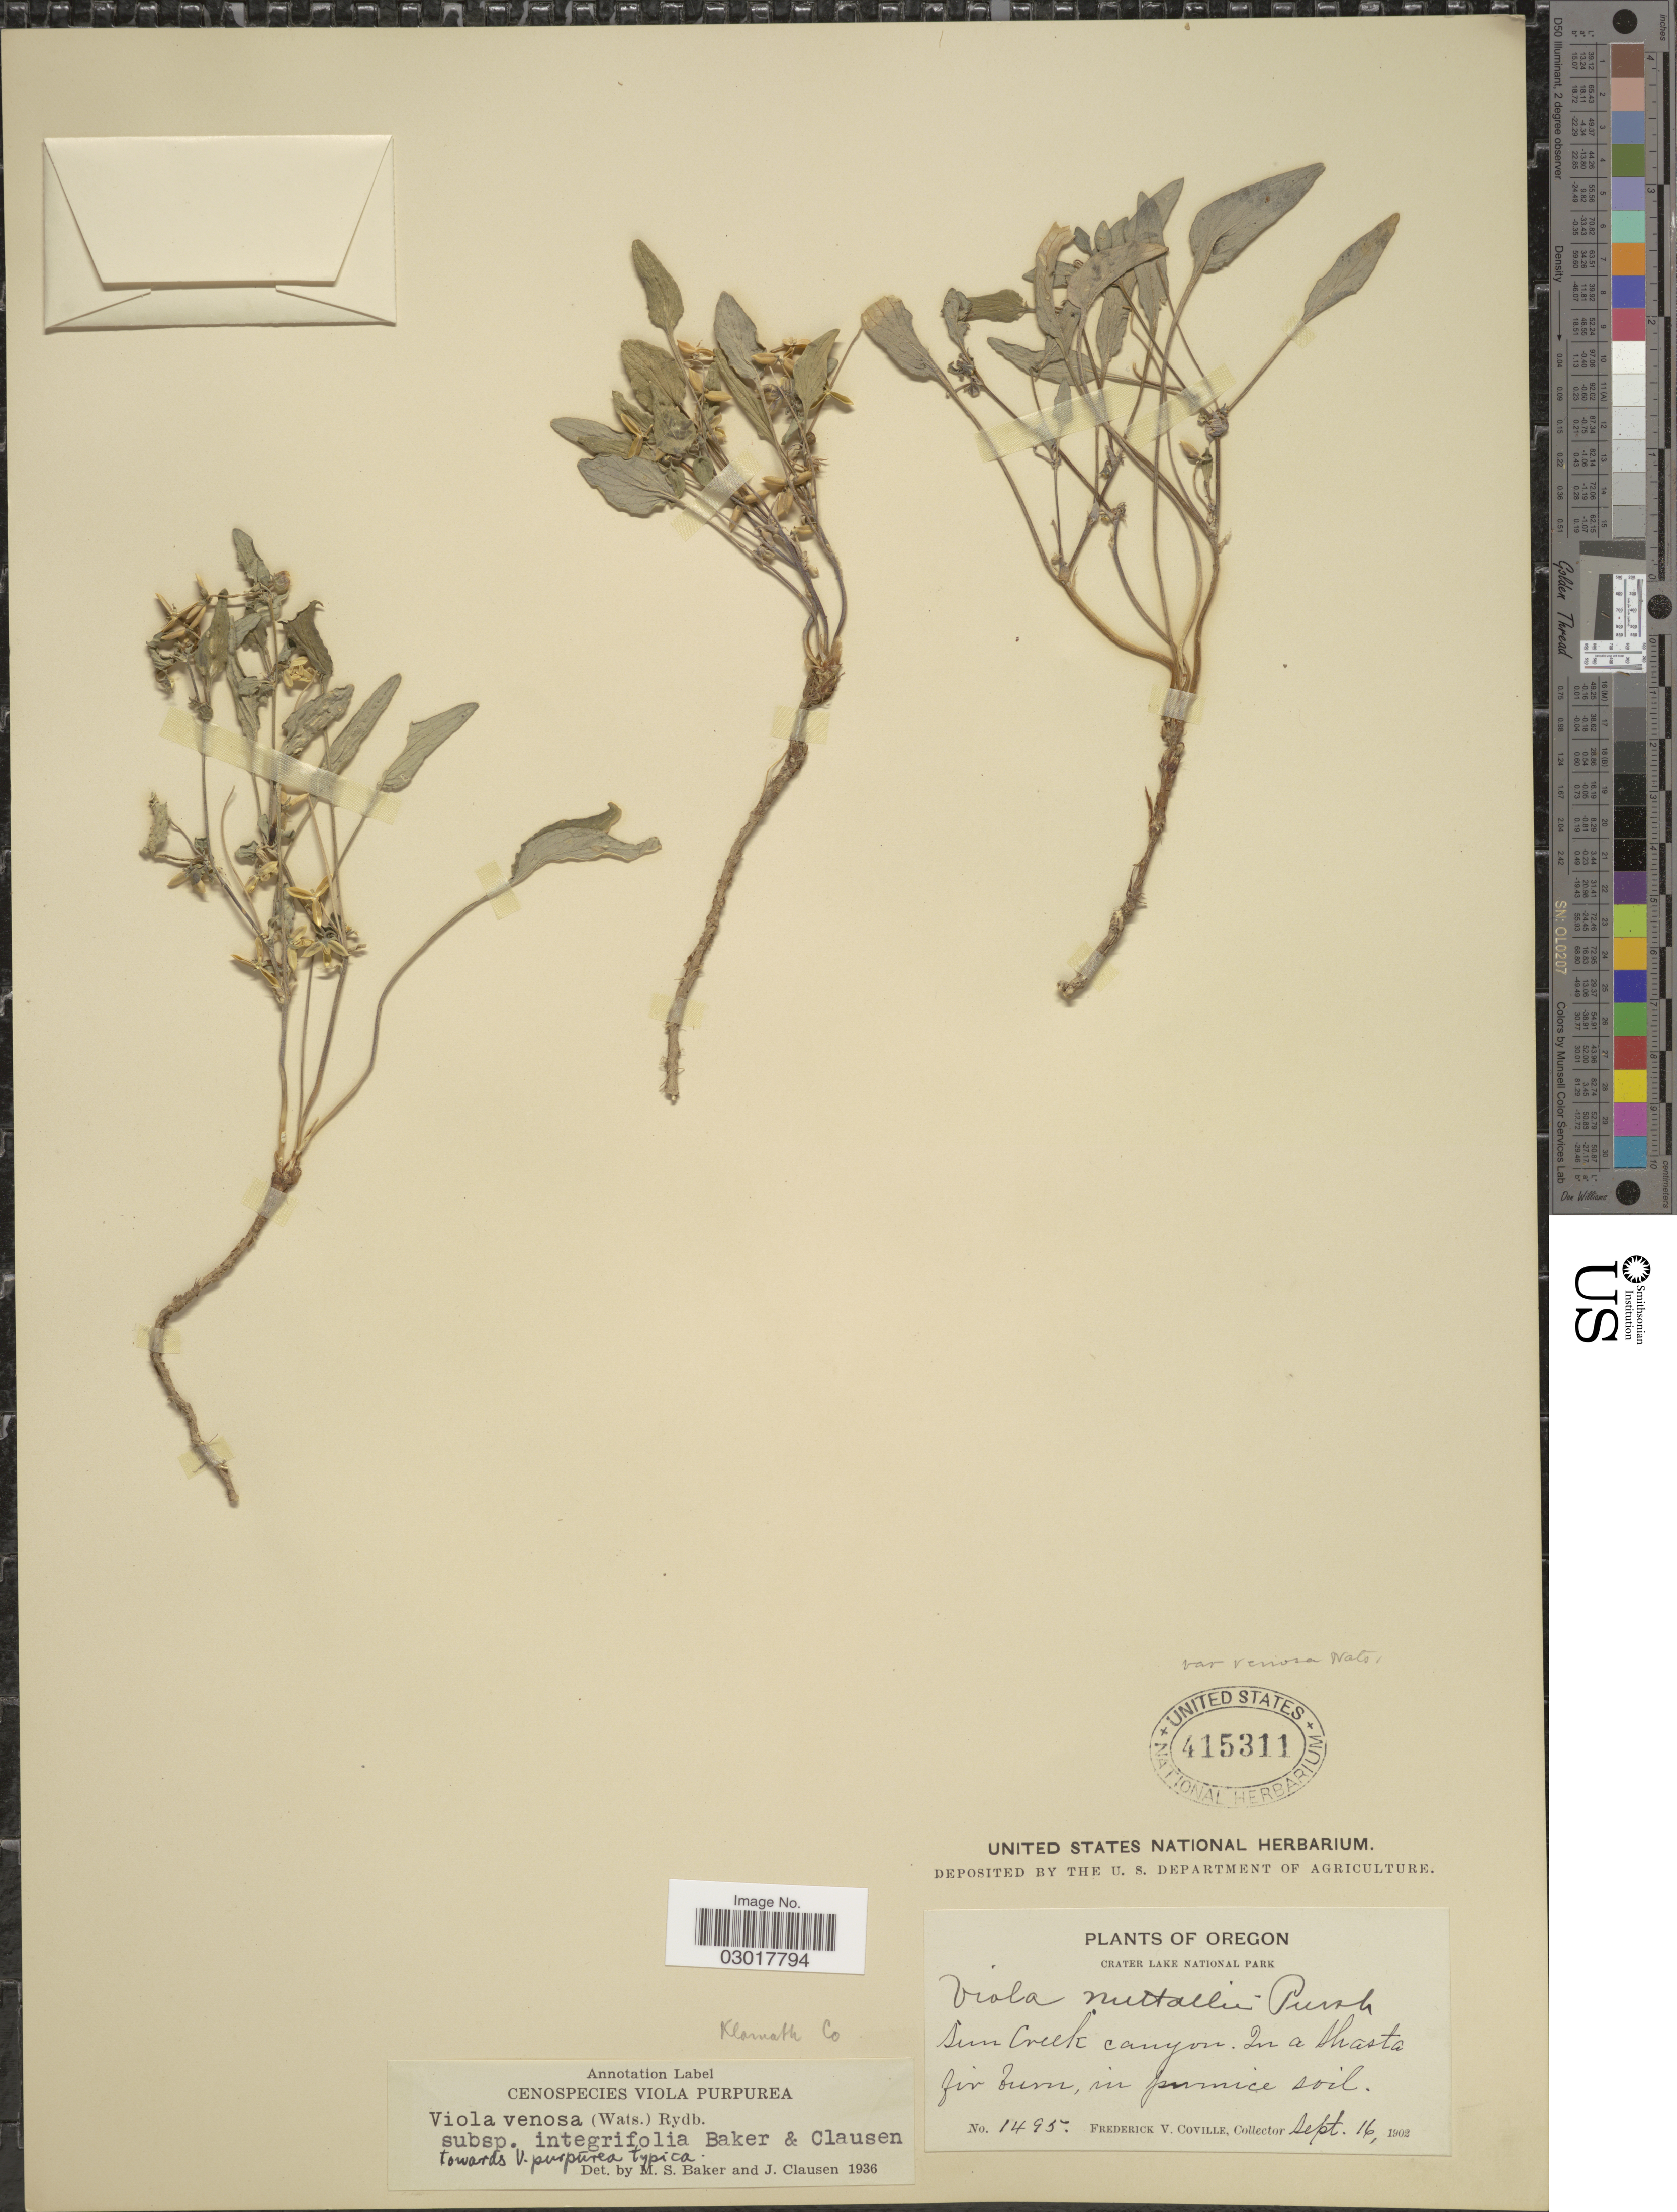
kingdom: Plantae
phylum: Tracheophyta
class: Magnoliopsida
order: Malpighiales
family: Violaceae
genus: Viola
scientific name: Viola venosa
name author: (S. Watson) Rydb.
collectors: F. V. Coville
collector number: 1495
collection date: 1902-09-16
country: United States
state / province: Oregon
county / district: Klamath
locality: Crater Lake National Park. Sun Creek canyon. In a Shasta fir burn. Klamath Co.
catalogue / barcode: US 415311